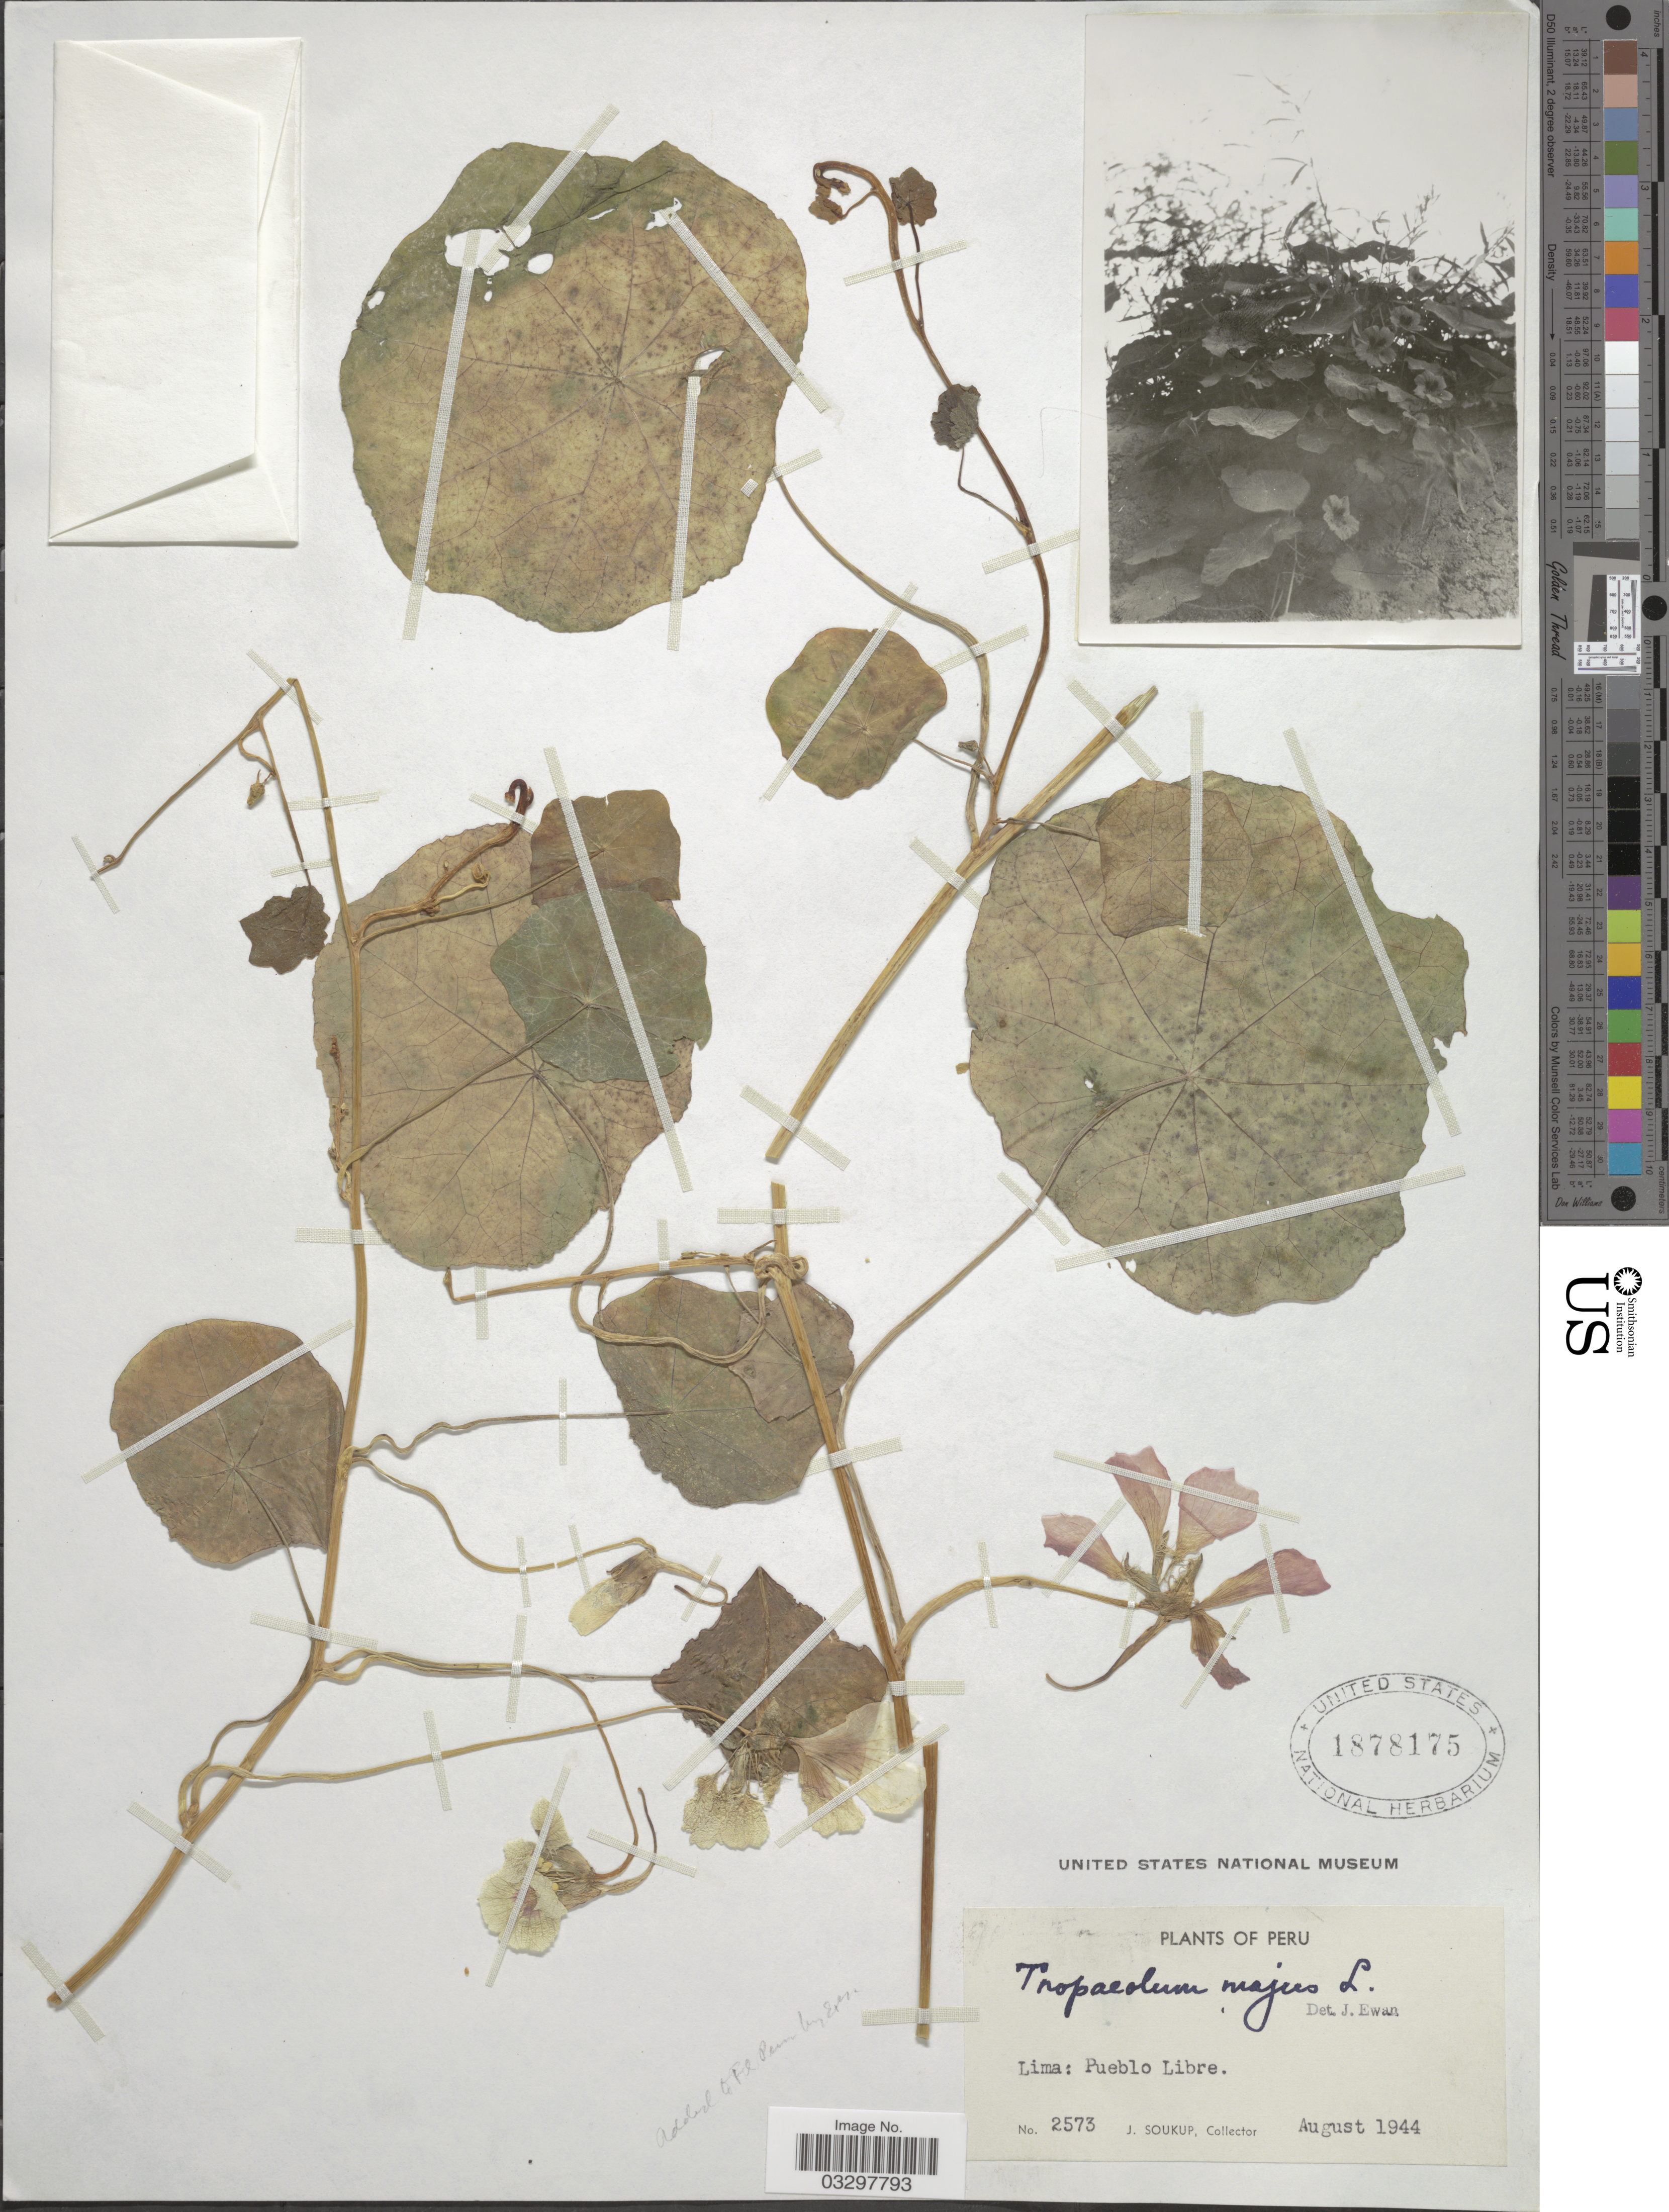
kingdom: Plantae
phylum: Tracheophyta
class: Magnoliopsida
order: Brassicales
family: Tropaeolaceae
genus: Tropaeolum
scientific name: Tropaeolum majus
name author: L.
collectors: J. Soukup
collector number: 2573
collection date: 1944-08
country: Peru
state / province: Lima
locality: Pueblo Libre.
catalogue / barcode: US 1878175